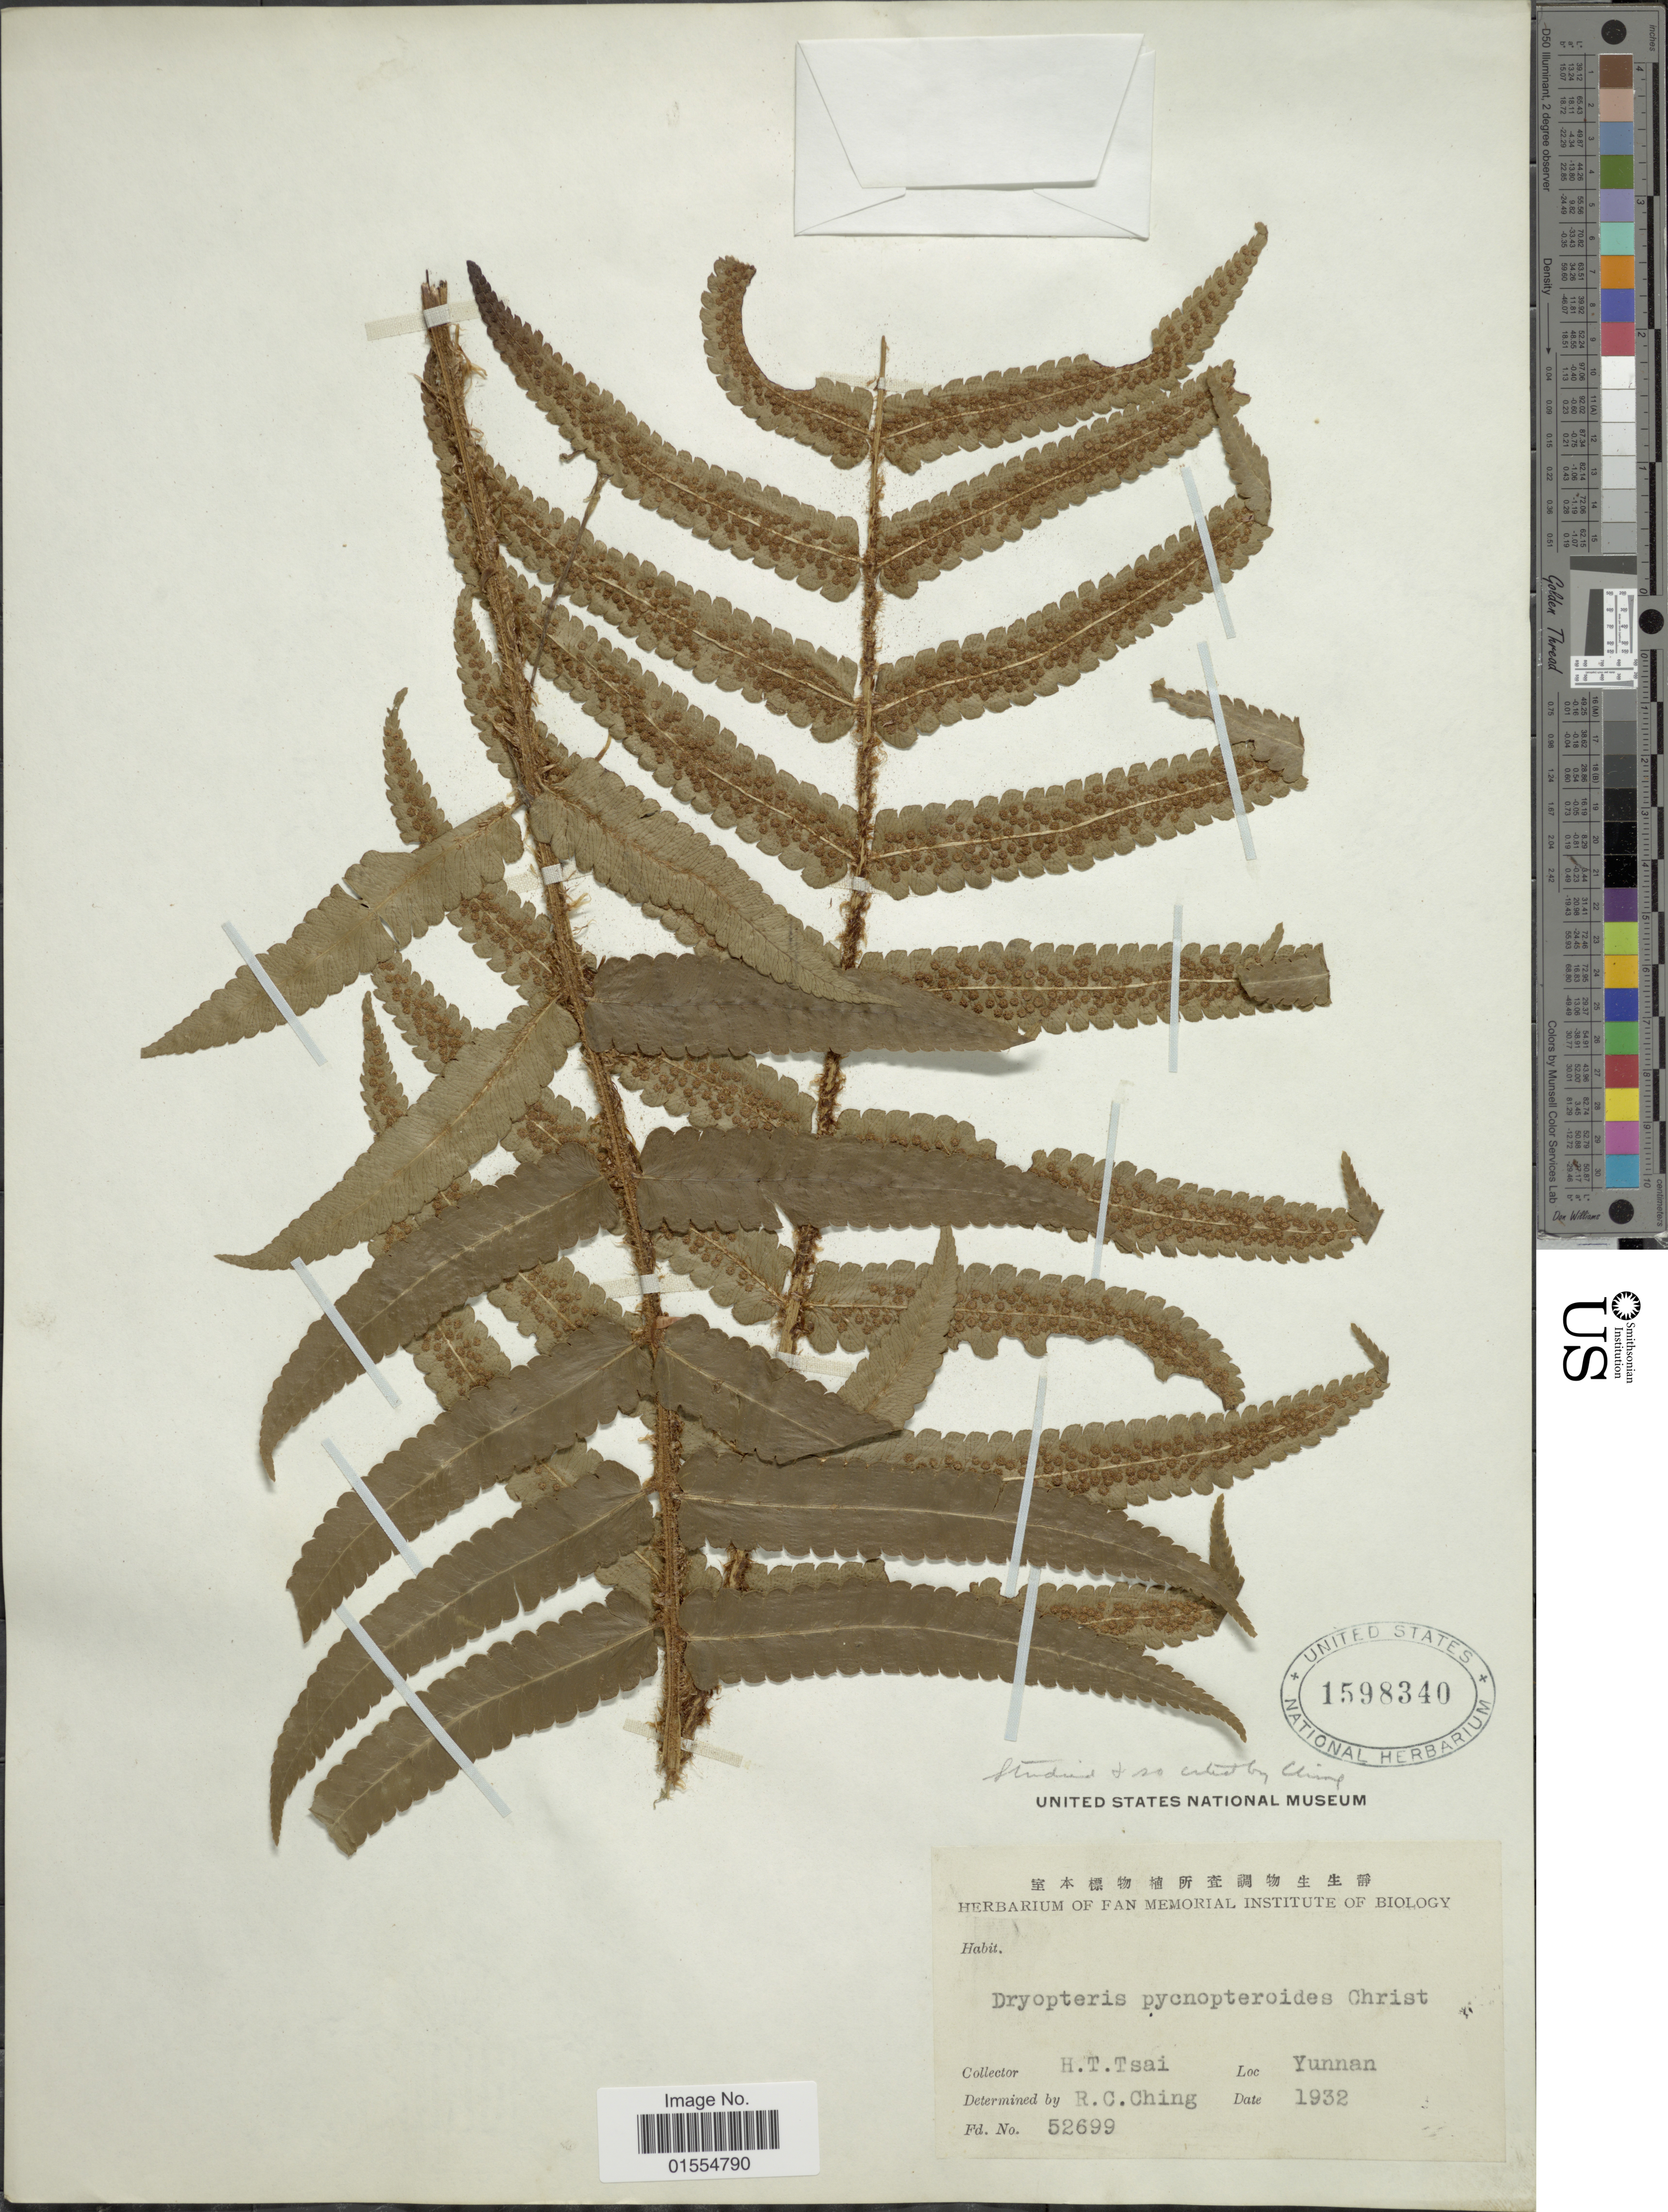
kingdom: Plantae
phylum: Tracheophyta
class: Polypodiopsida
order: Polypodiales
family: Dryopteridaceae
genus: Dryopteris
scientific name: Dryopteris pycnopteroides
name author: (Christ) C. Chr.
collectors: H. Tsai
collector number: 52699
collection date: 1932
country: China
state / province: Yunnan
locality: Yunnan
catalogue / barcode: US 1598340